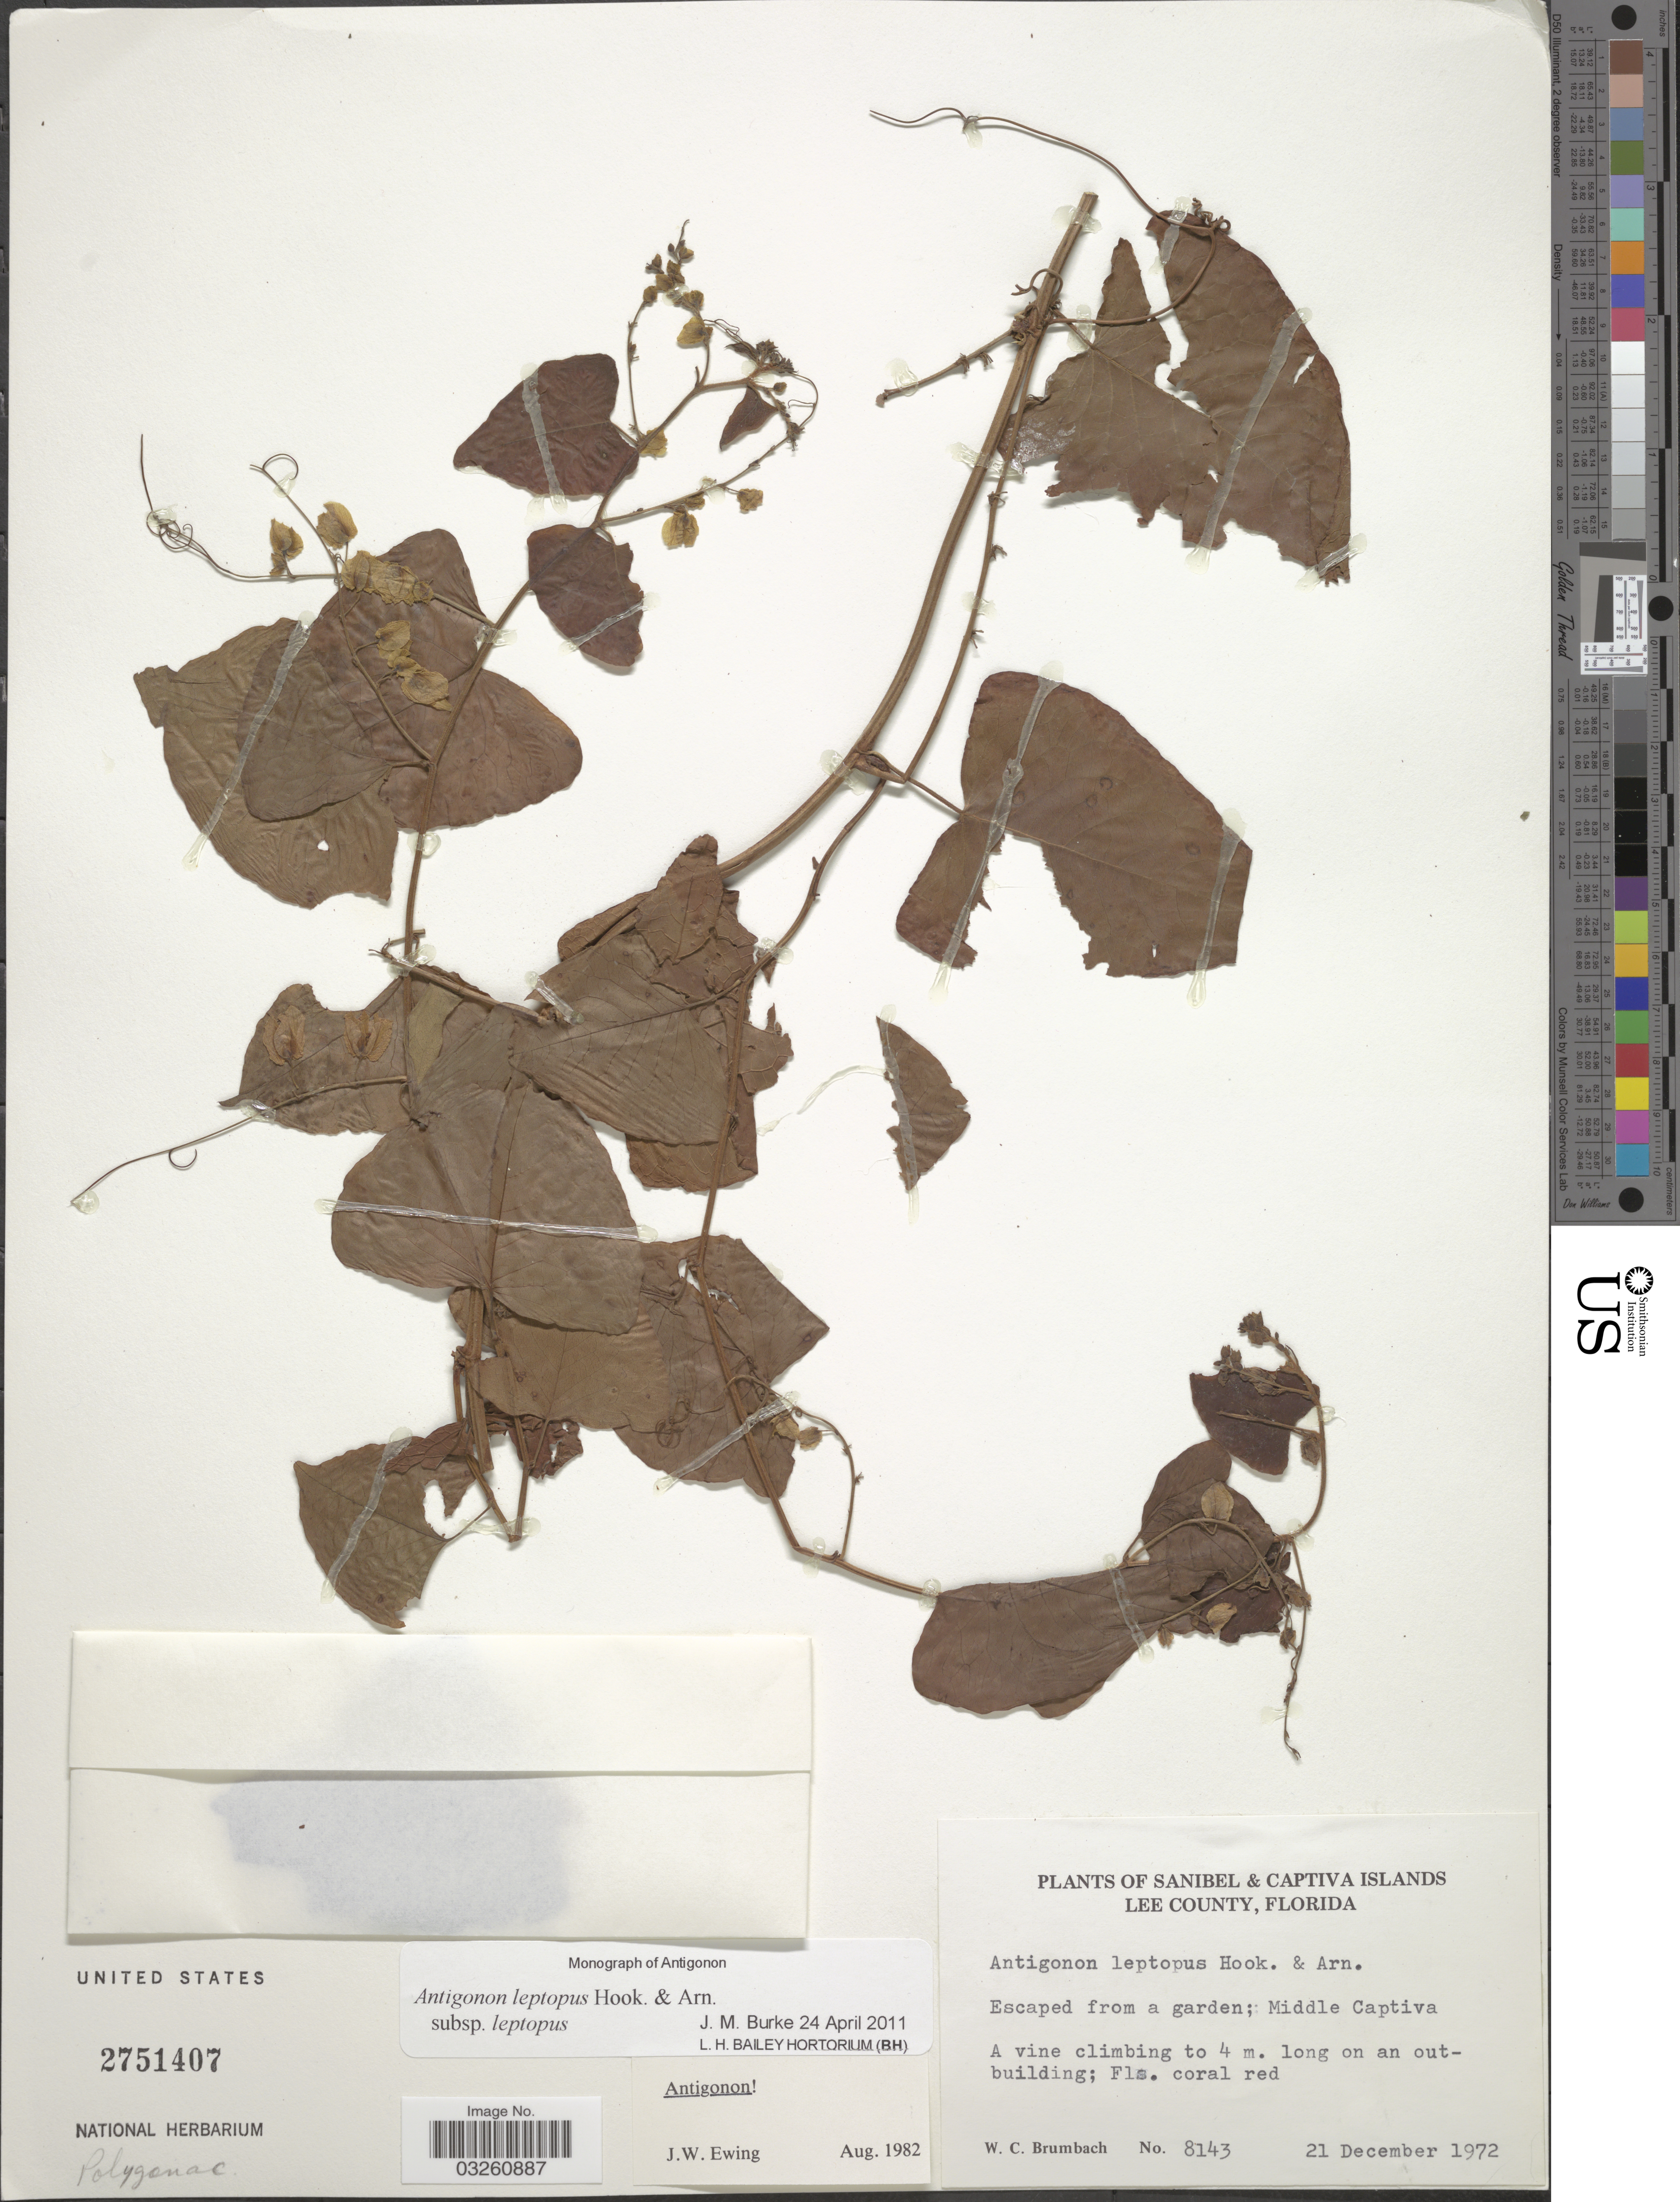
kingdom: Plantae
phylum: Tracheophyta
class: Magnoliopsida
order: Caryophyllales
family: Polygonaceae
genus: Antigonon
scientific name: Antigonon leptopus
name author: Hook. & Arn.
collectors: W. C. Brumbach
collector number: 8143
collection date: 1972-12-21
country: United States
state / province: Florida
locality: Sanibel & Captiva Islands, Lee County. Escaped from a garden; Middle Captiva.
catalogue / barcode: US 2751407